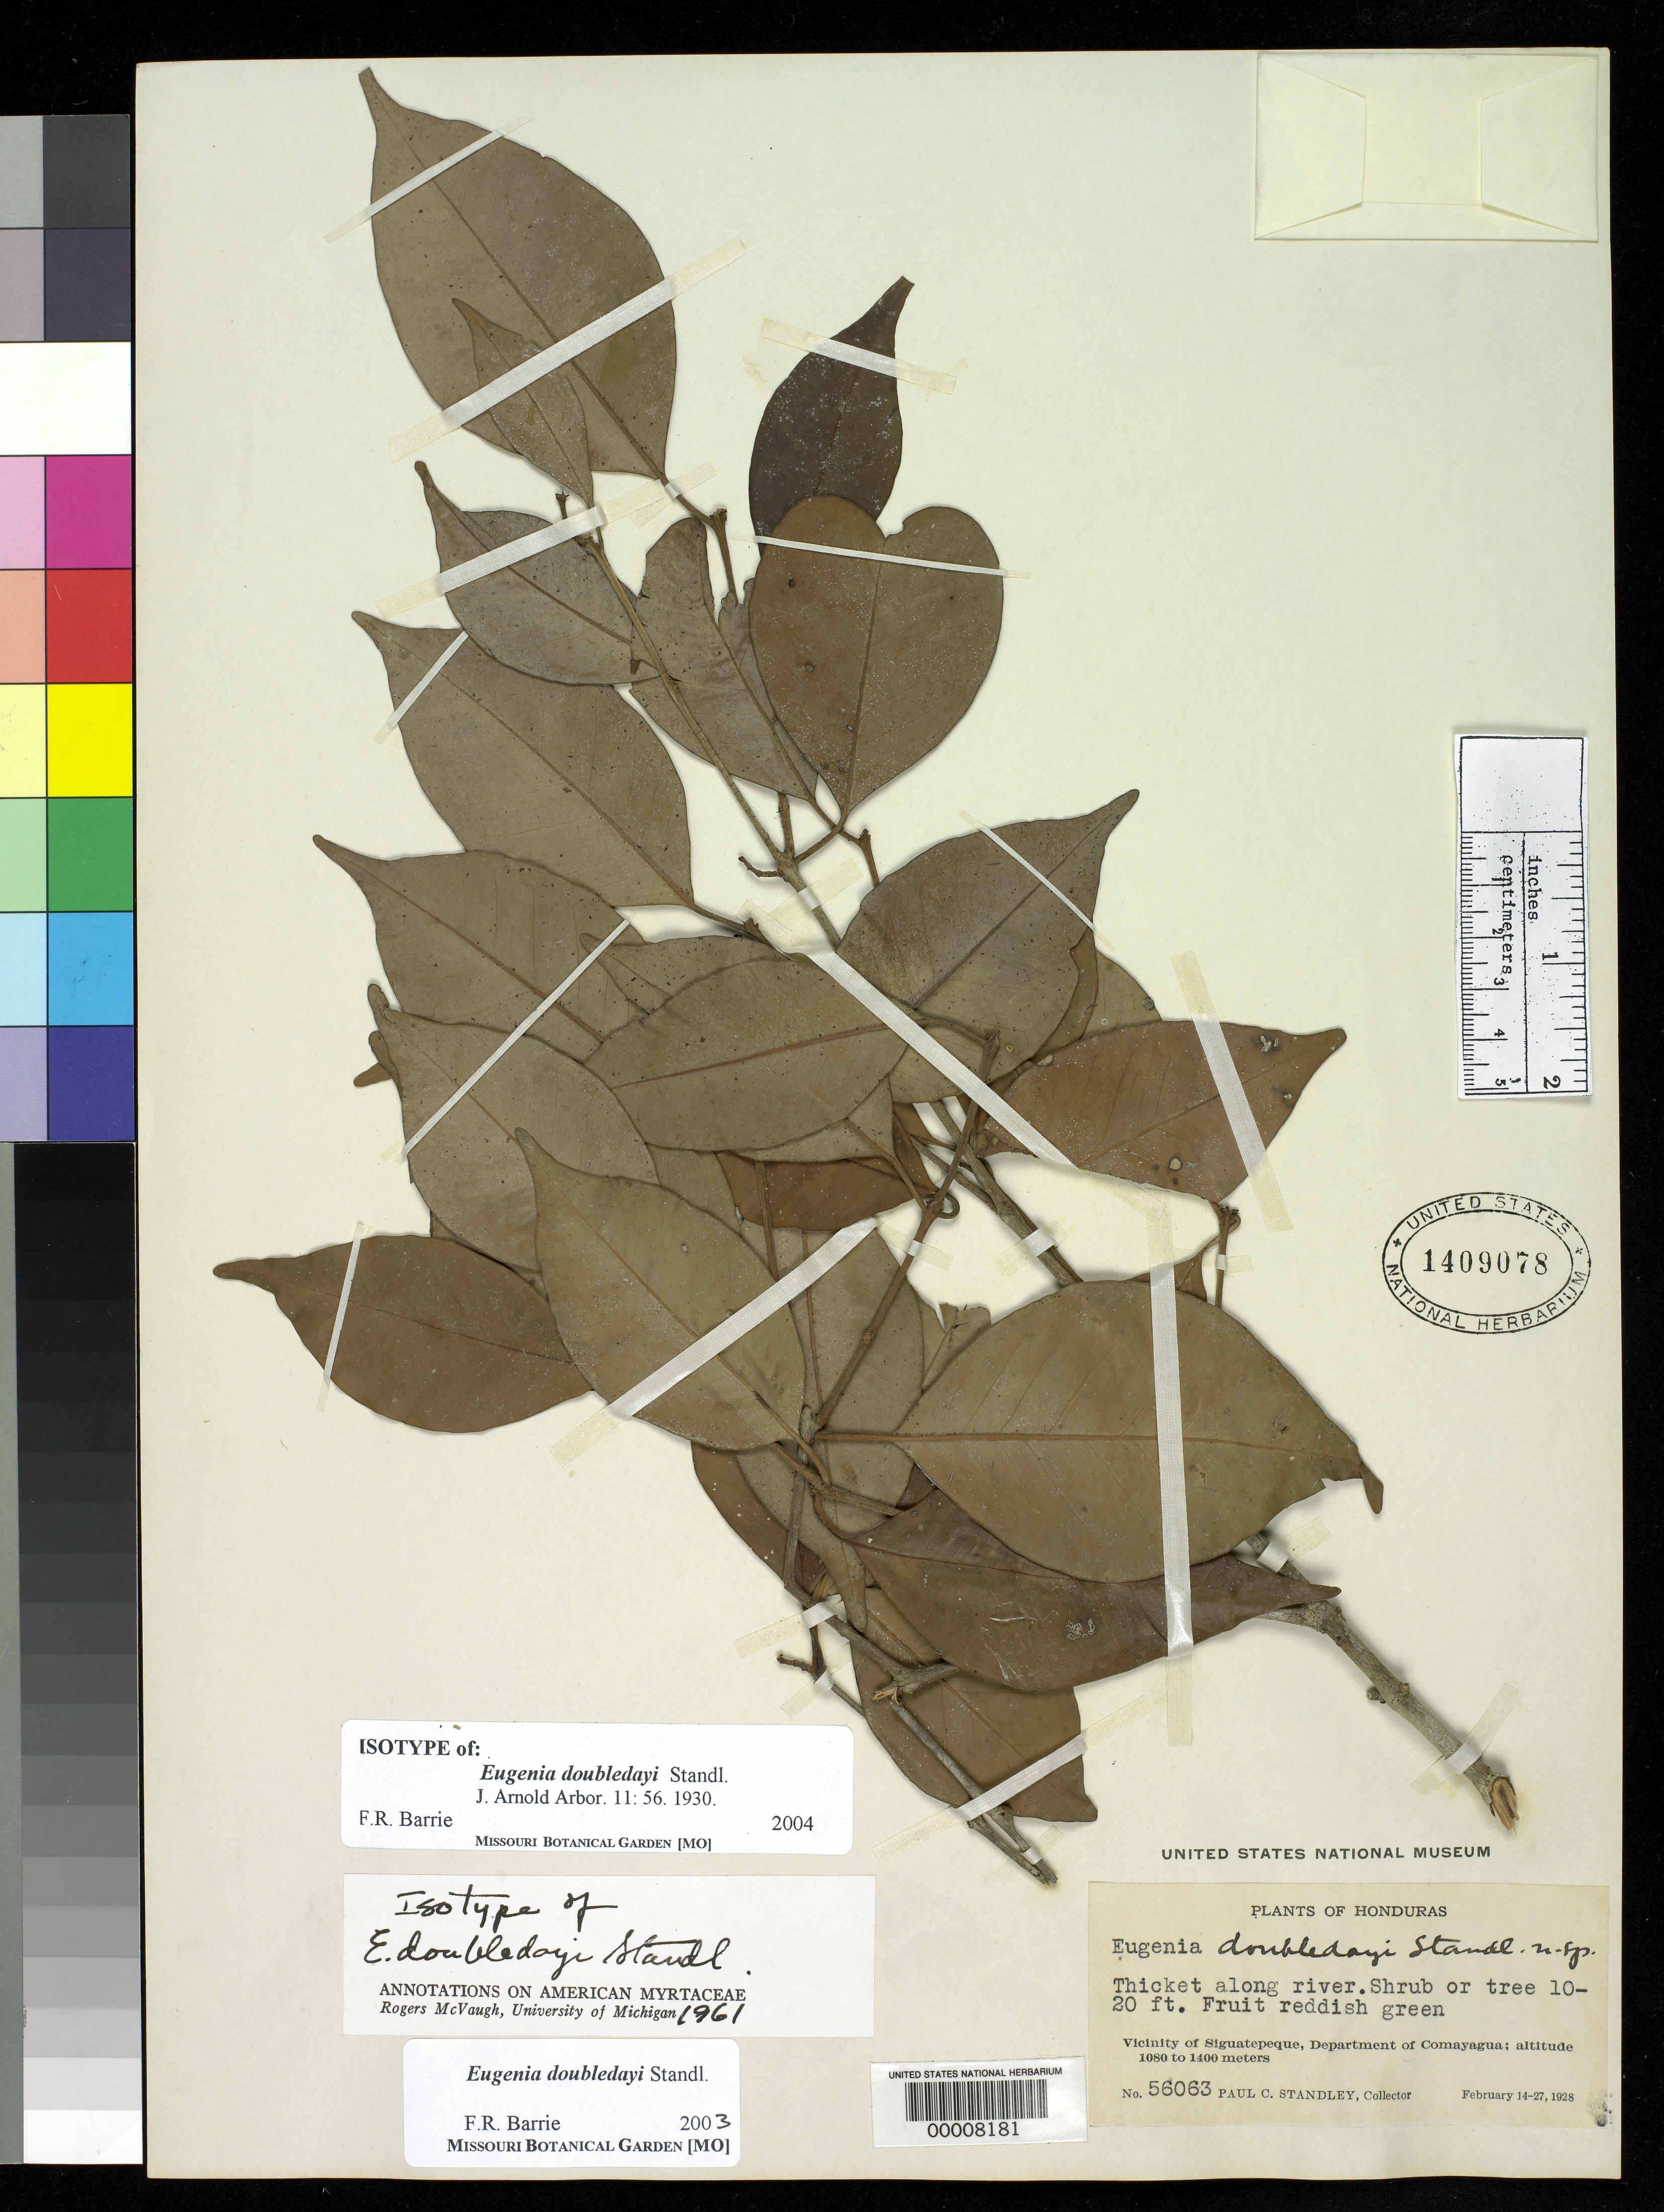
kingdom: Plantae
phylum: Tracheophyta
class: Magnoliopsida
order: Myrtales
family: Myrtaceae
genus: Eugenia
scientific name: Eugenia doubledayi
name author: Standl.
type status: Isotype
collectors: P. C. Standley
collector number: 56063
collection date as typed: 14 Feb 1928 to 27 Feb 1928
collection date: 1928-02-14/1928-02-27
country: Honduras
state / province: Comayagua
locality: Siguatepeque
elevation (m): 1100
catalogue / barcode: US 1409078